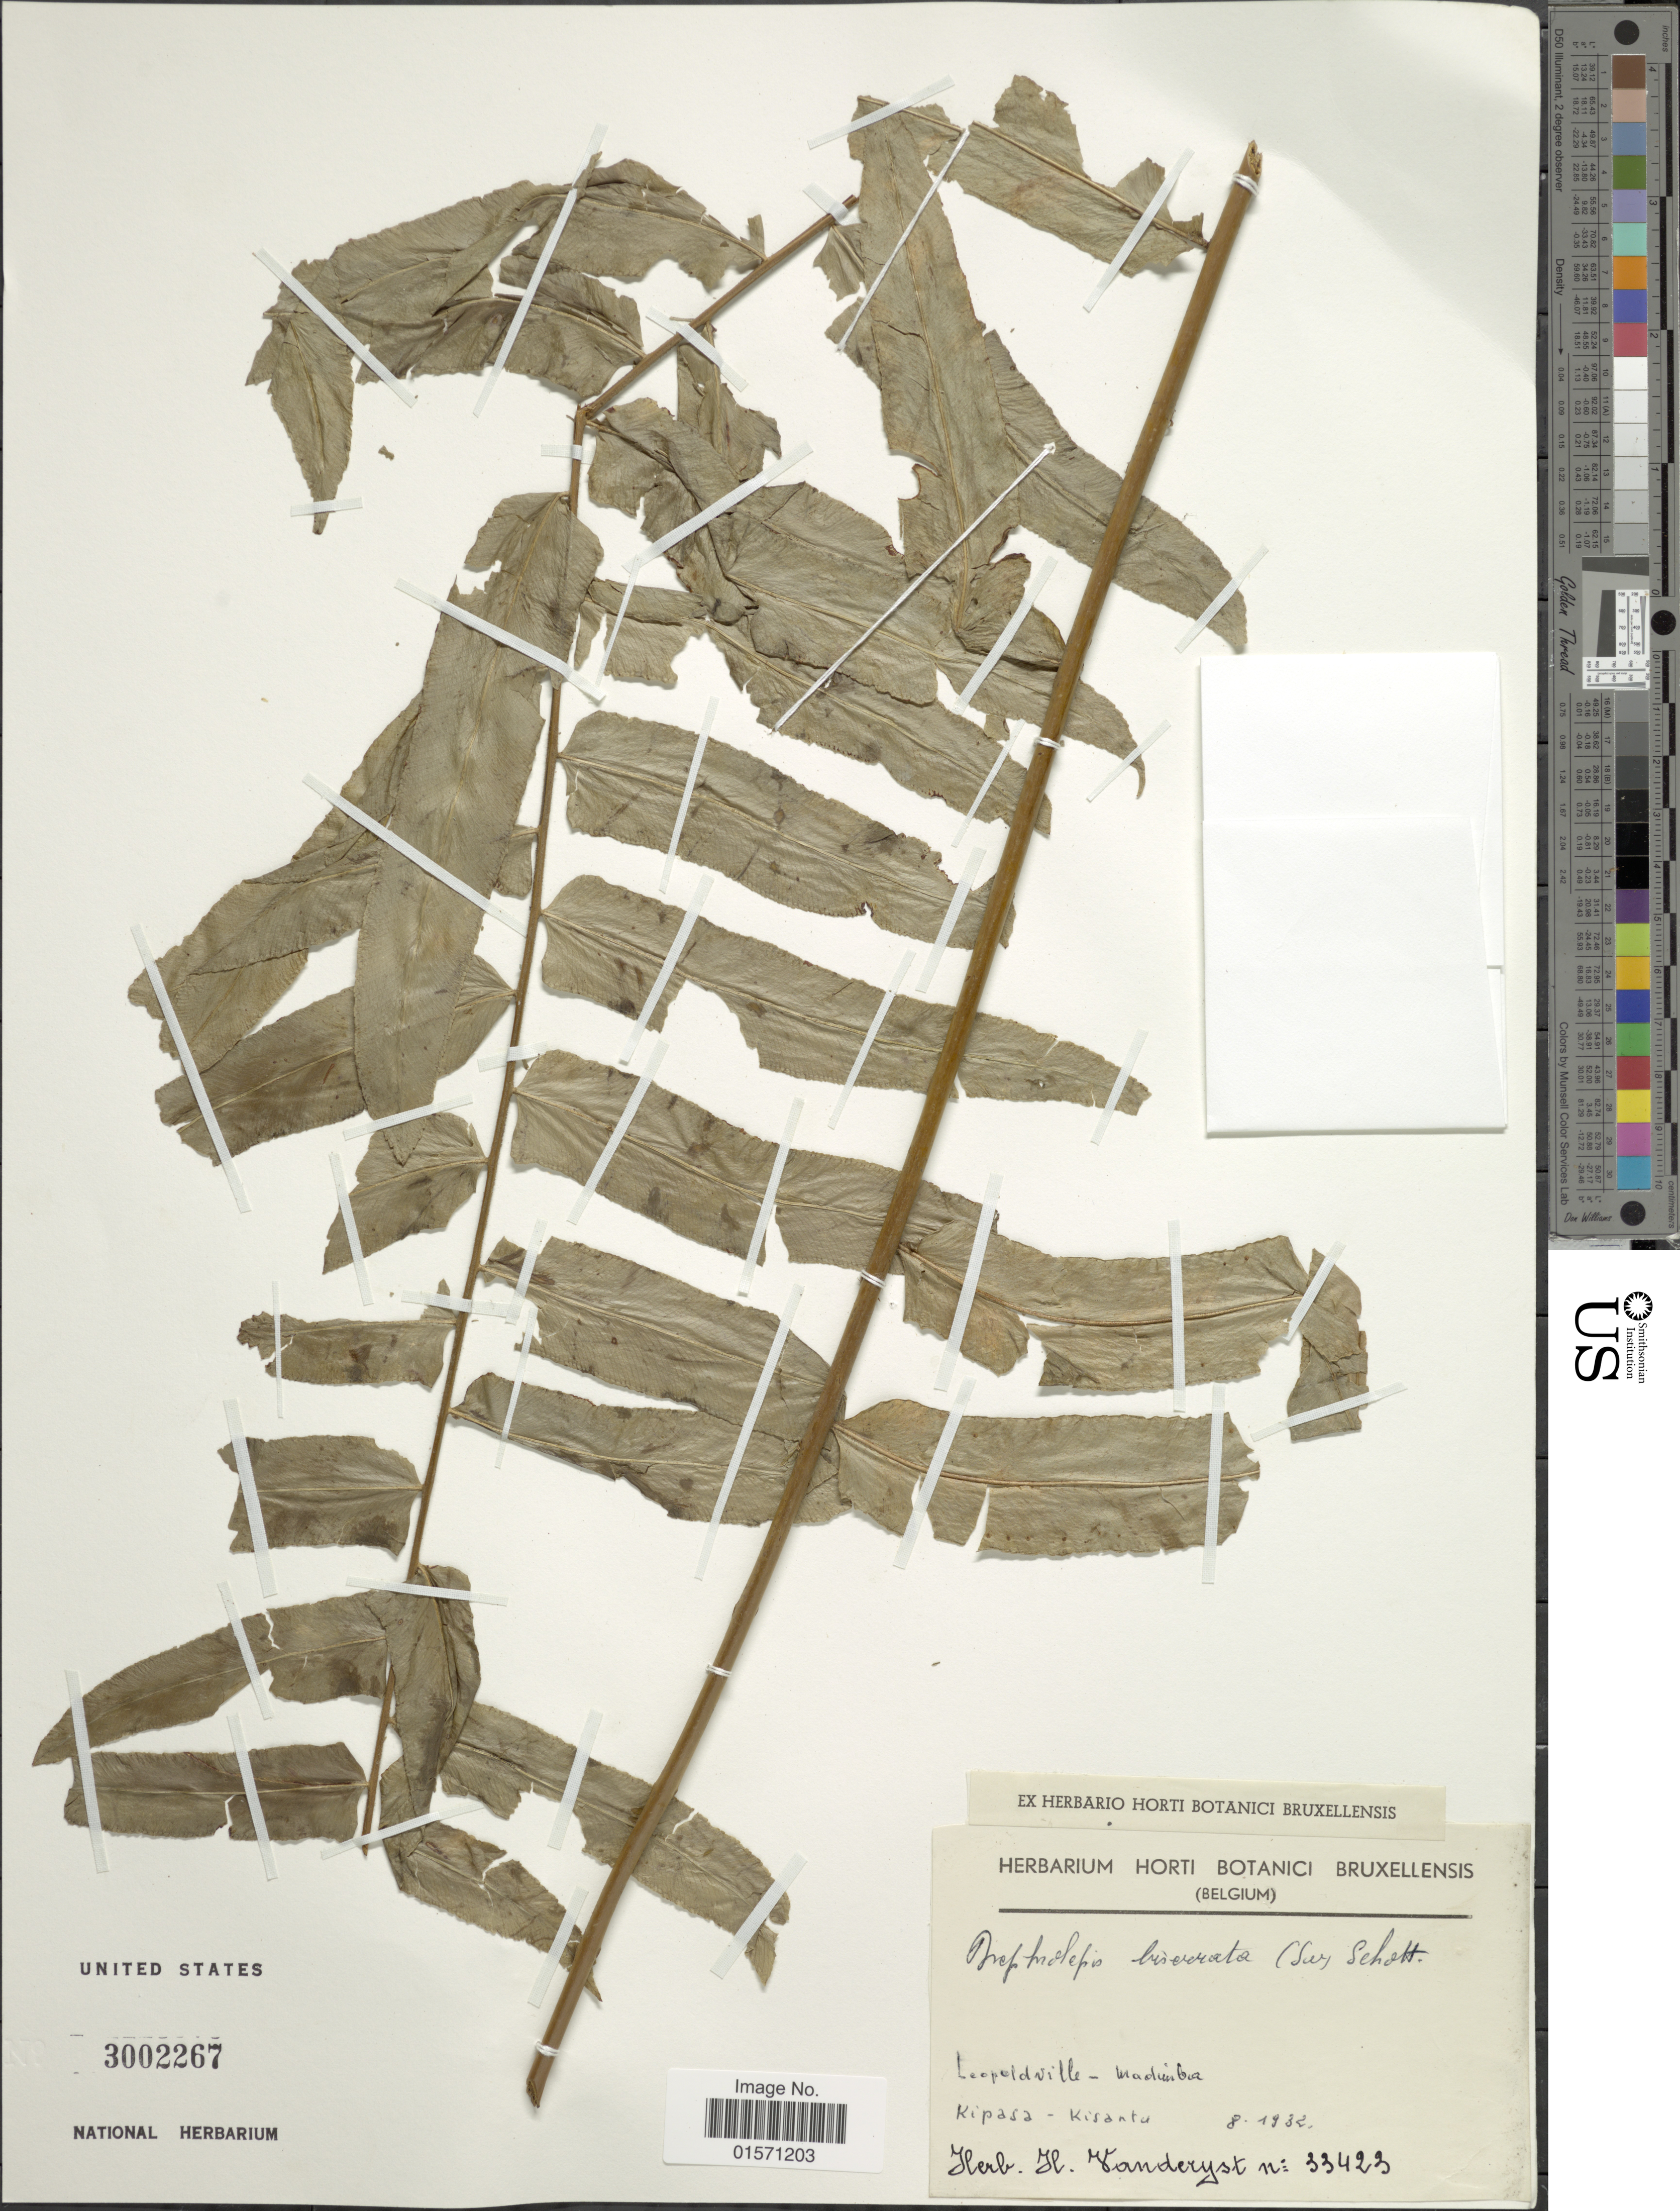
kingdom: Plantae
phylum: Tracheophyta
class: Polypodiopsida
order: Polypodiales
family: Nephrolepidaceae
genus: Nephrolepis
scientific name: Nephrolepis biserrata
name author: (Sw.) Schott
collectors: ex herb. H. Vanderyst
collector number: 33423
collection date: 1932-08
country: Congo, Democratic Republic of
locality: Leopoldville - Madimba. Kipasa - Kisantu.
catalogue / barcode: US 3002267